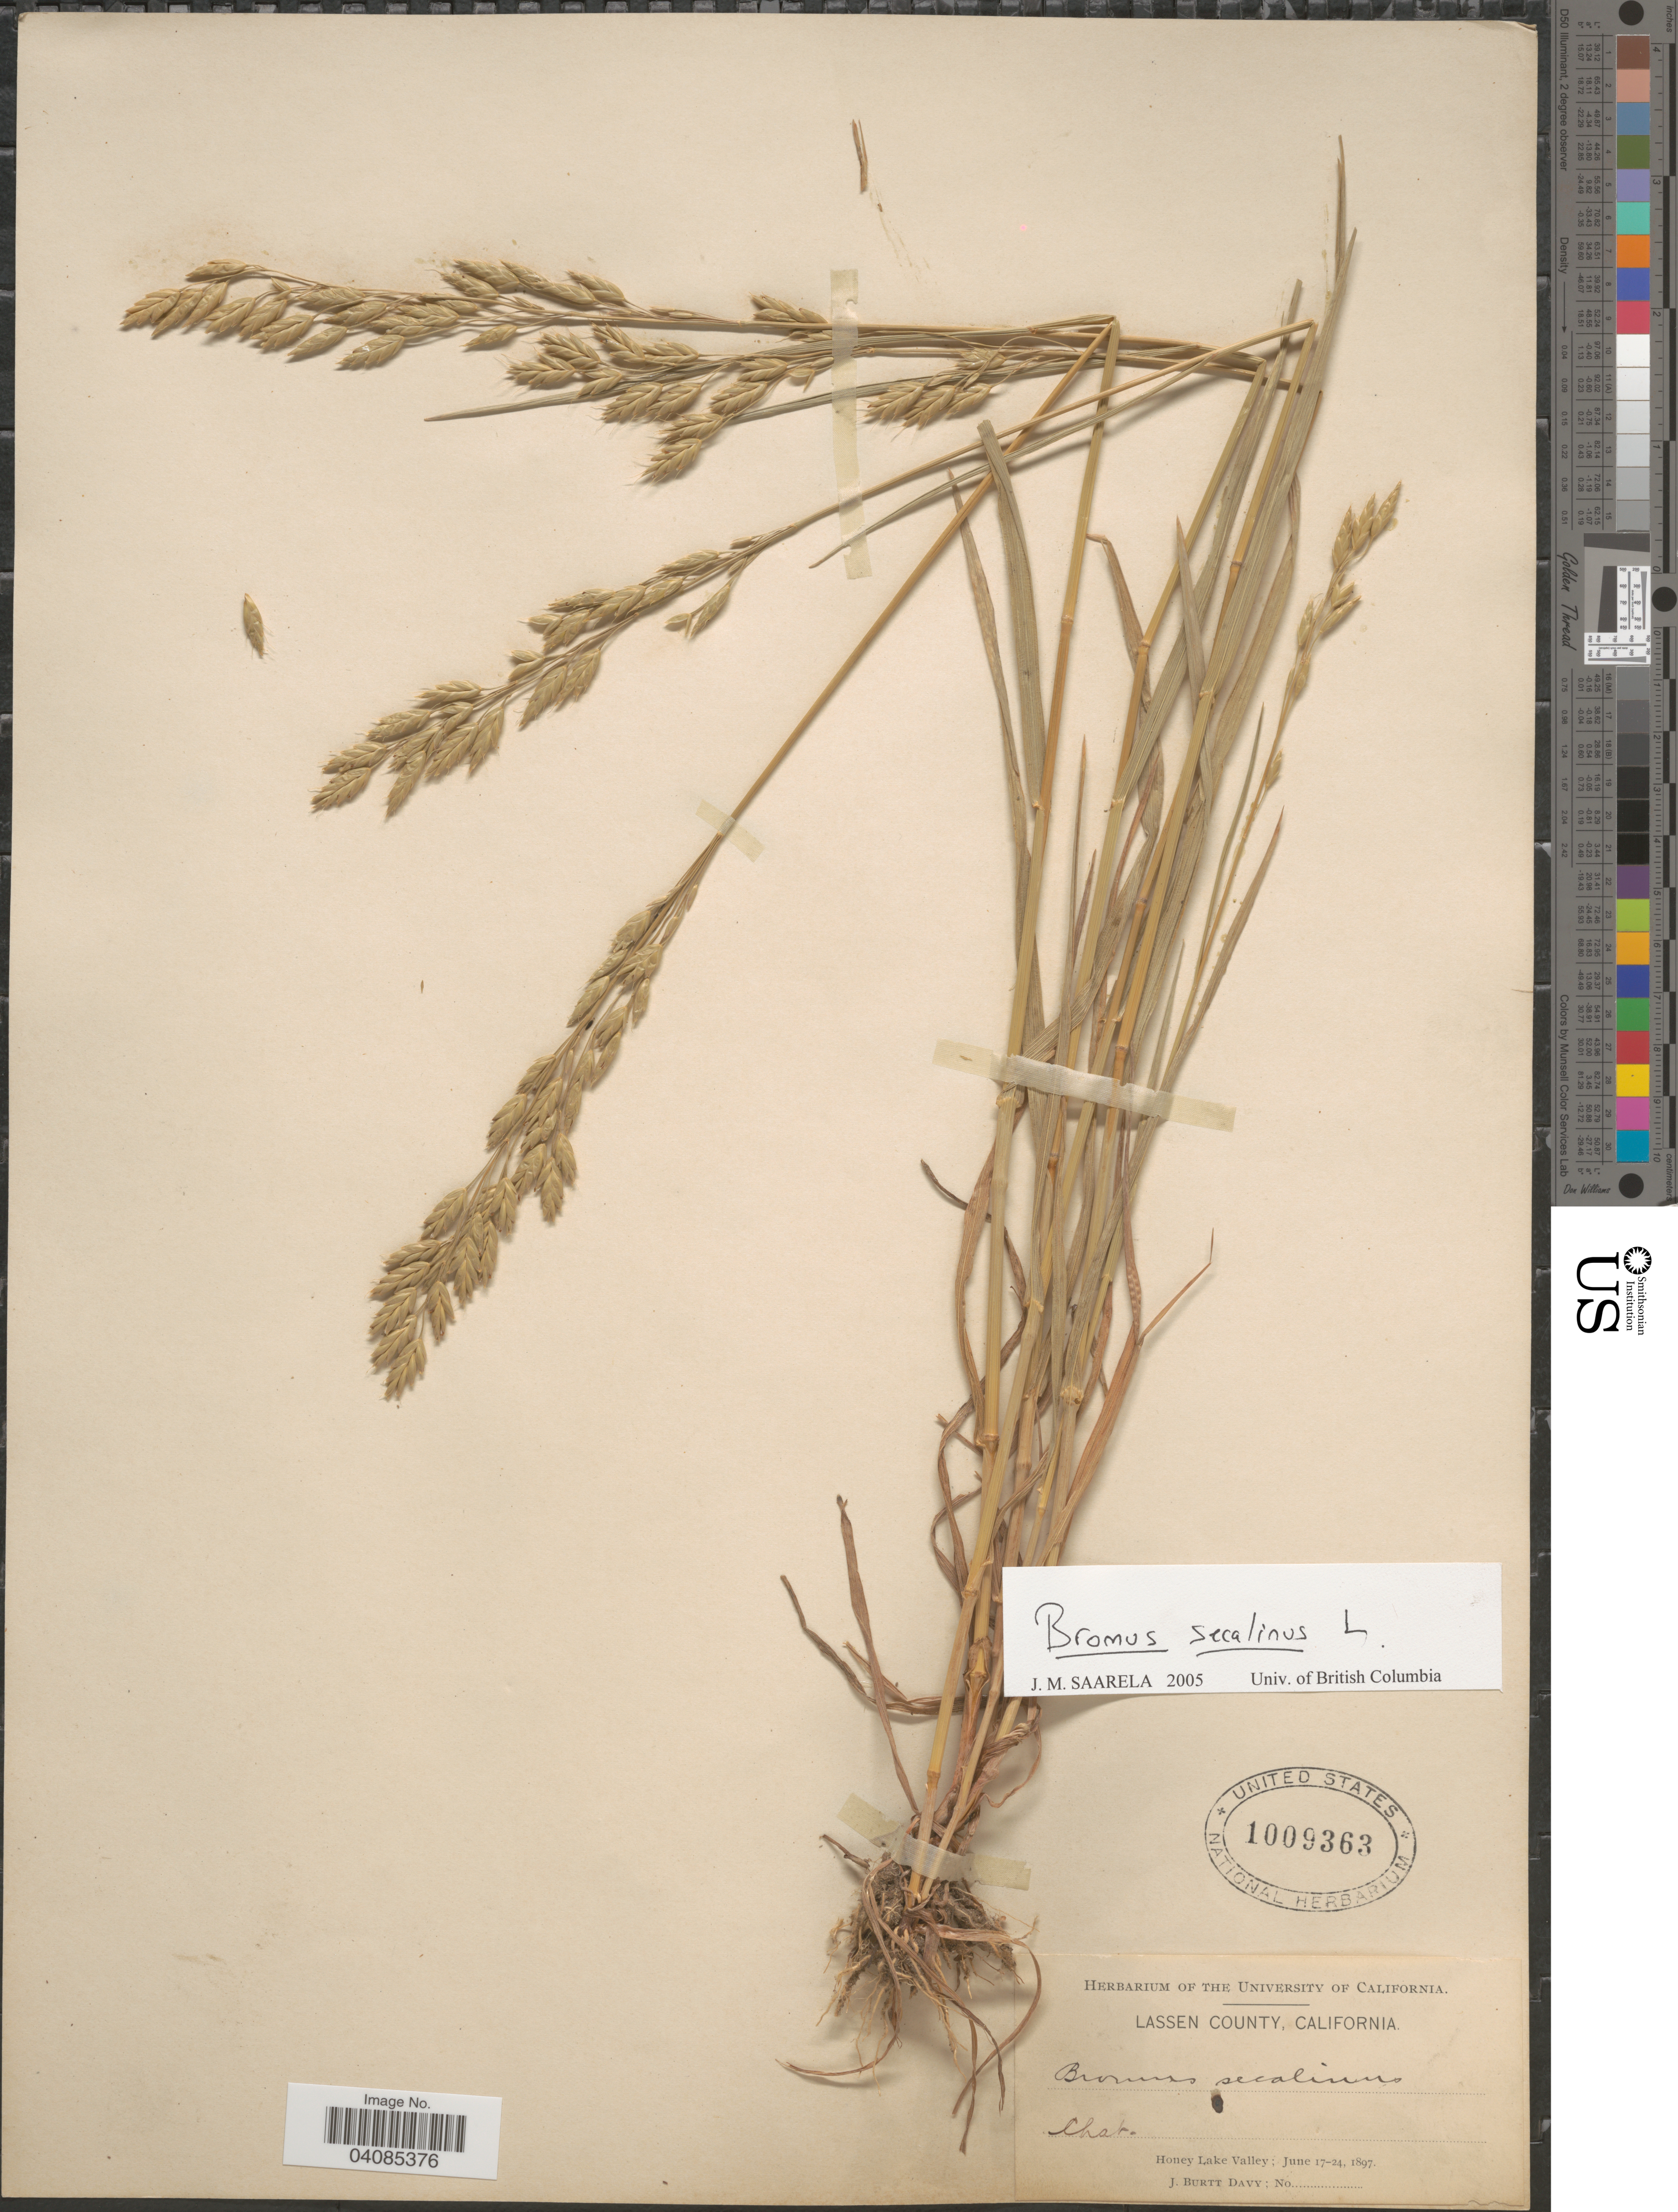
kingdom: Plantae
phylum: Tracheophyta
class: Liliopsida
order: Poales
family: Poaceae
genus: Bromus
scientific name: Bromus secalinus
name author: L.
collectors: J. Burtt Davy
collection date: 1897-06-17/1897-06-24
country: United States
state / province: California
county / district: Lassen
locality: Lassen County. Chat. Honey Lake Valley.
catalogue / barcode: US 1009363